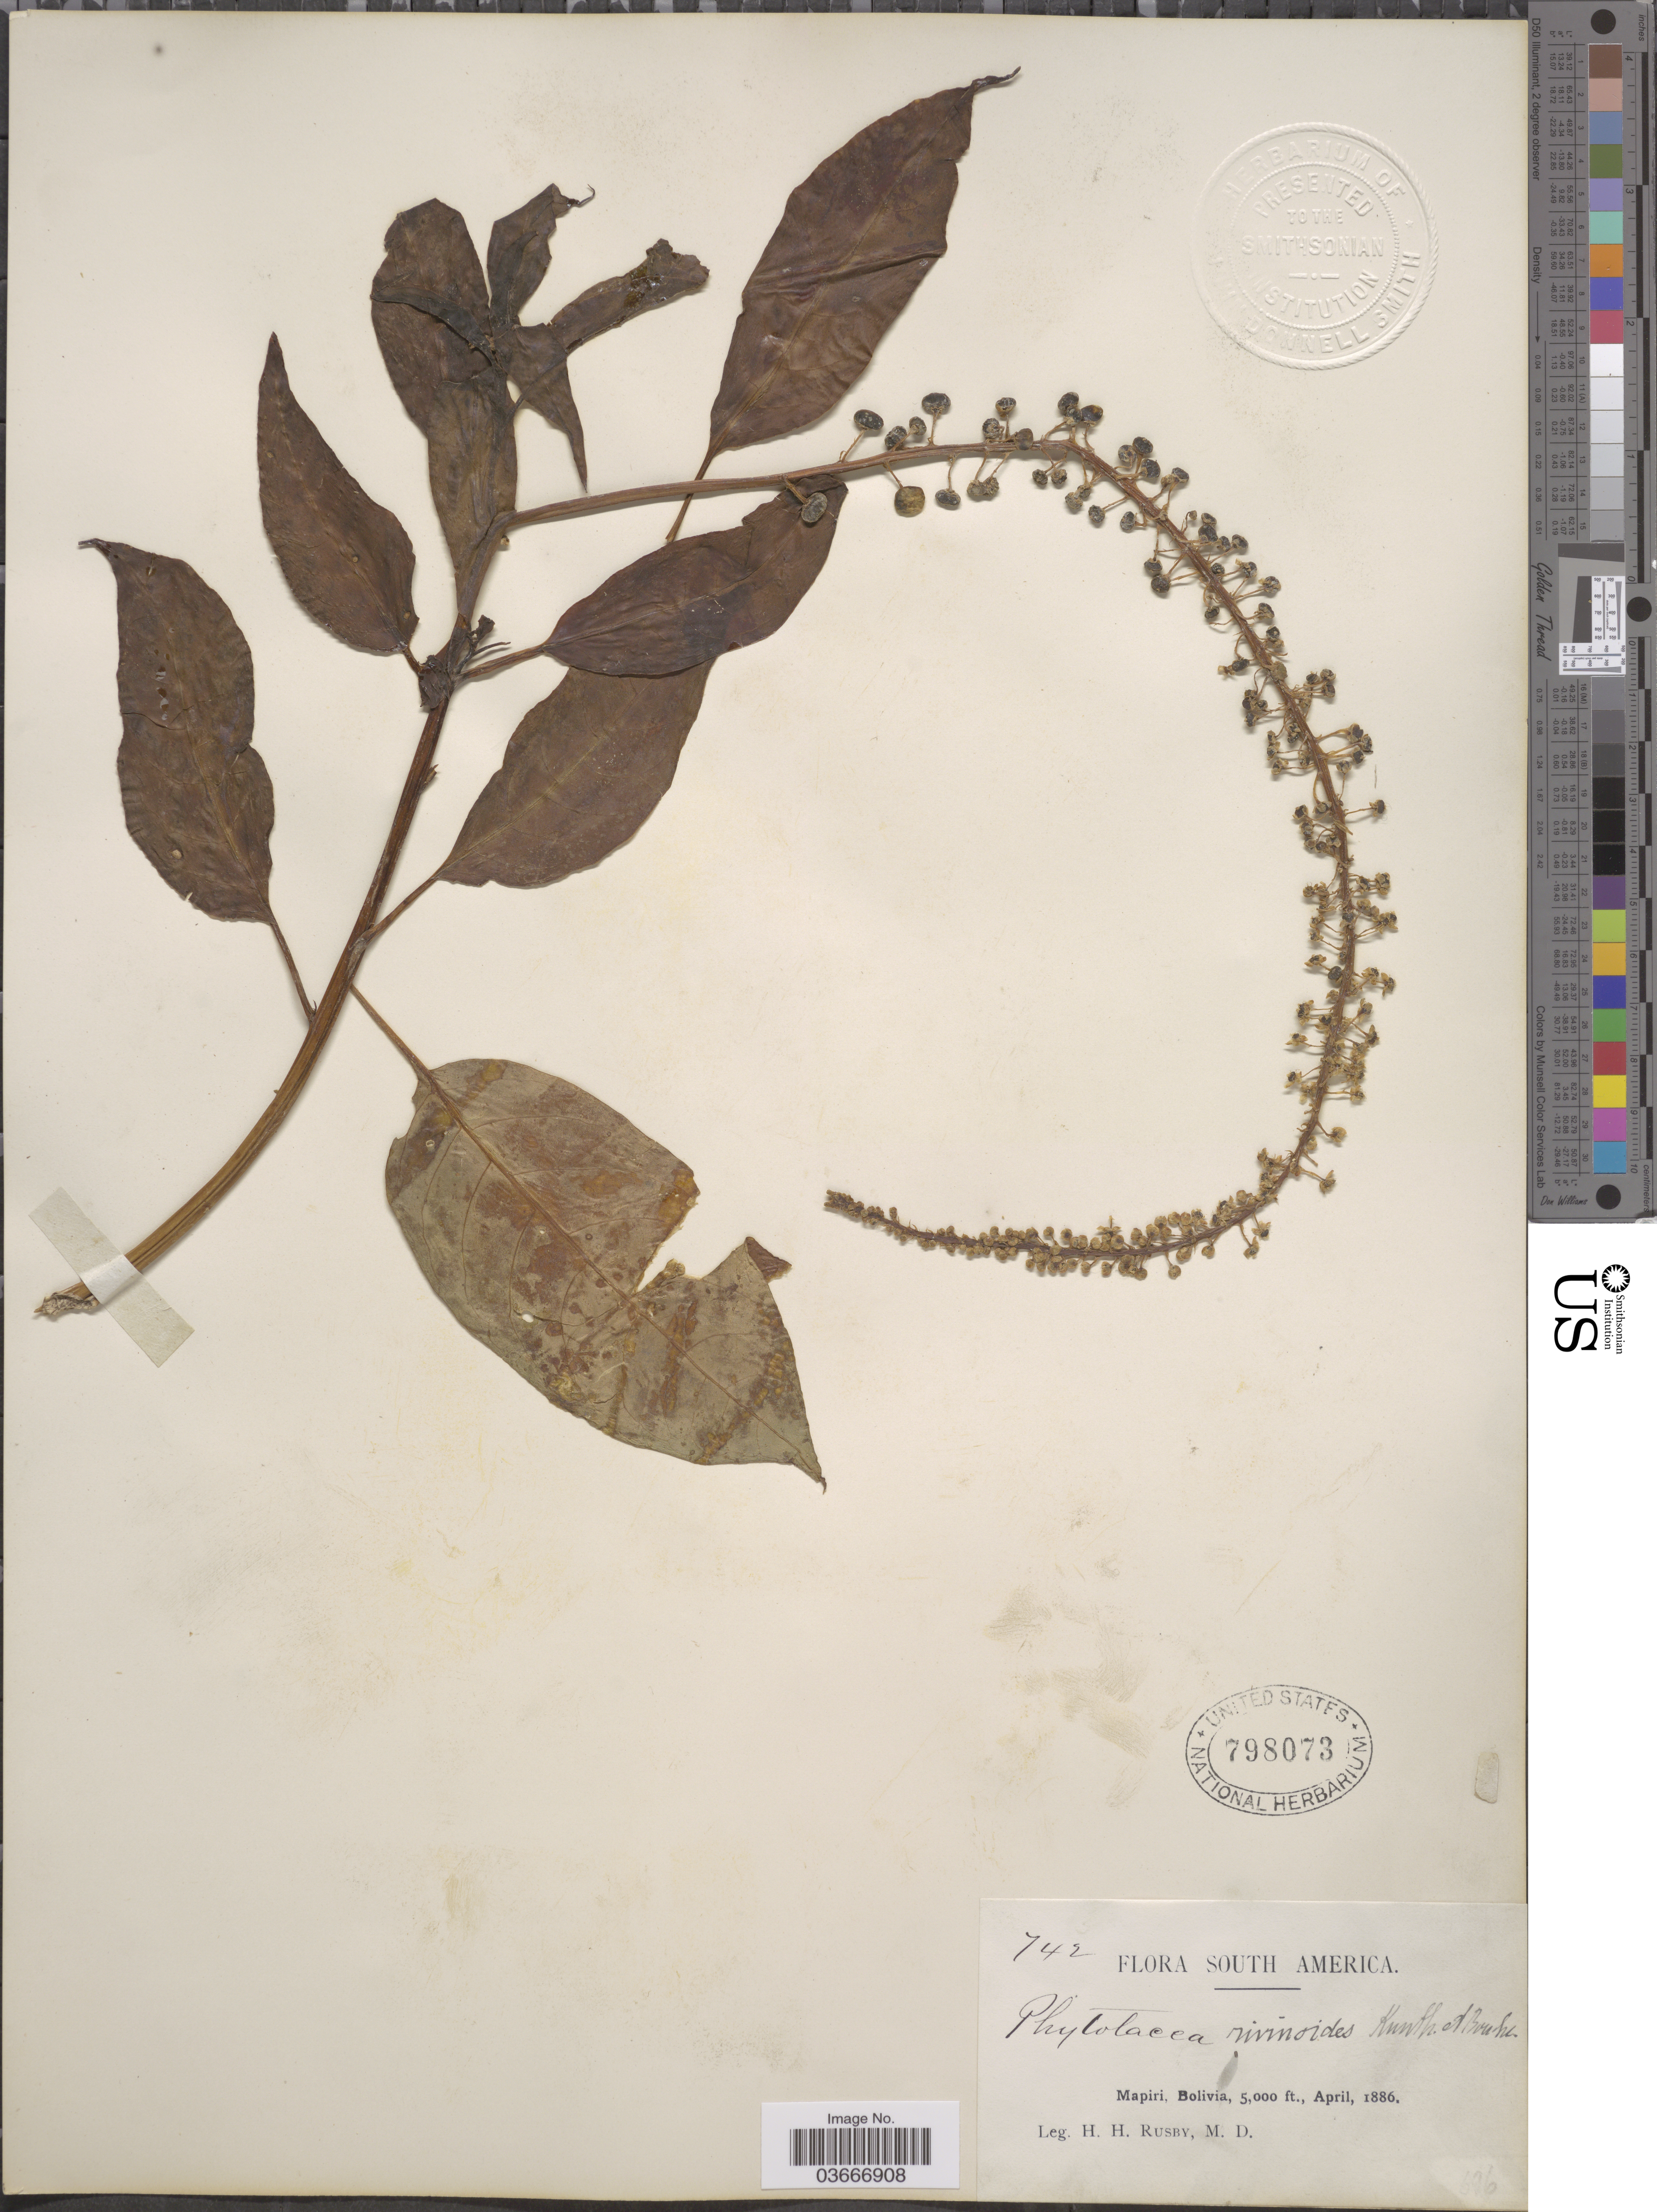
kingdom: Plantae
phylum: Tracheophyta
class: Magnoliopsida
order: Caryophyllales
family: Phytolaccaceae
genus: Phytolacca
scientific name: Phytolacca rivinoides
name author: Kunth & C.D. Bouché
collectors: H. H. Rusby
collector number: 742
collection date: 1886-04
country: Bolivia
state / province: La Páz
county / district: Larecaja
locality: Mapiri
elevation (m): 1524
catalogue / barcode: US 798073